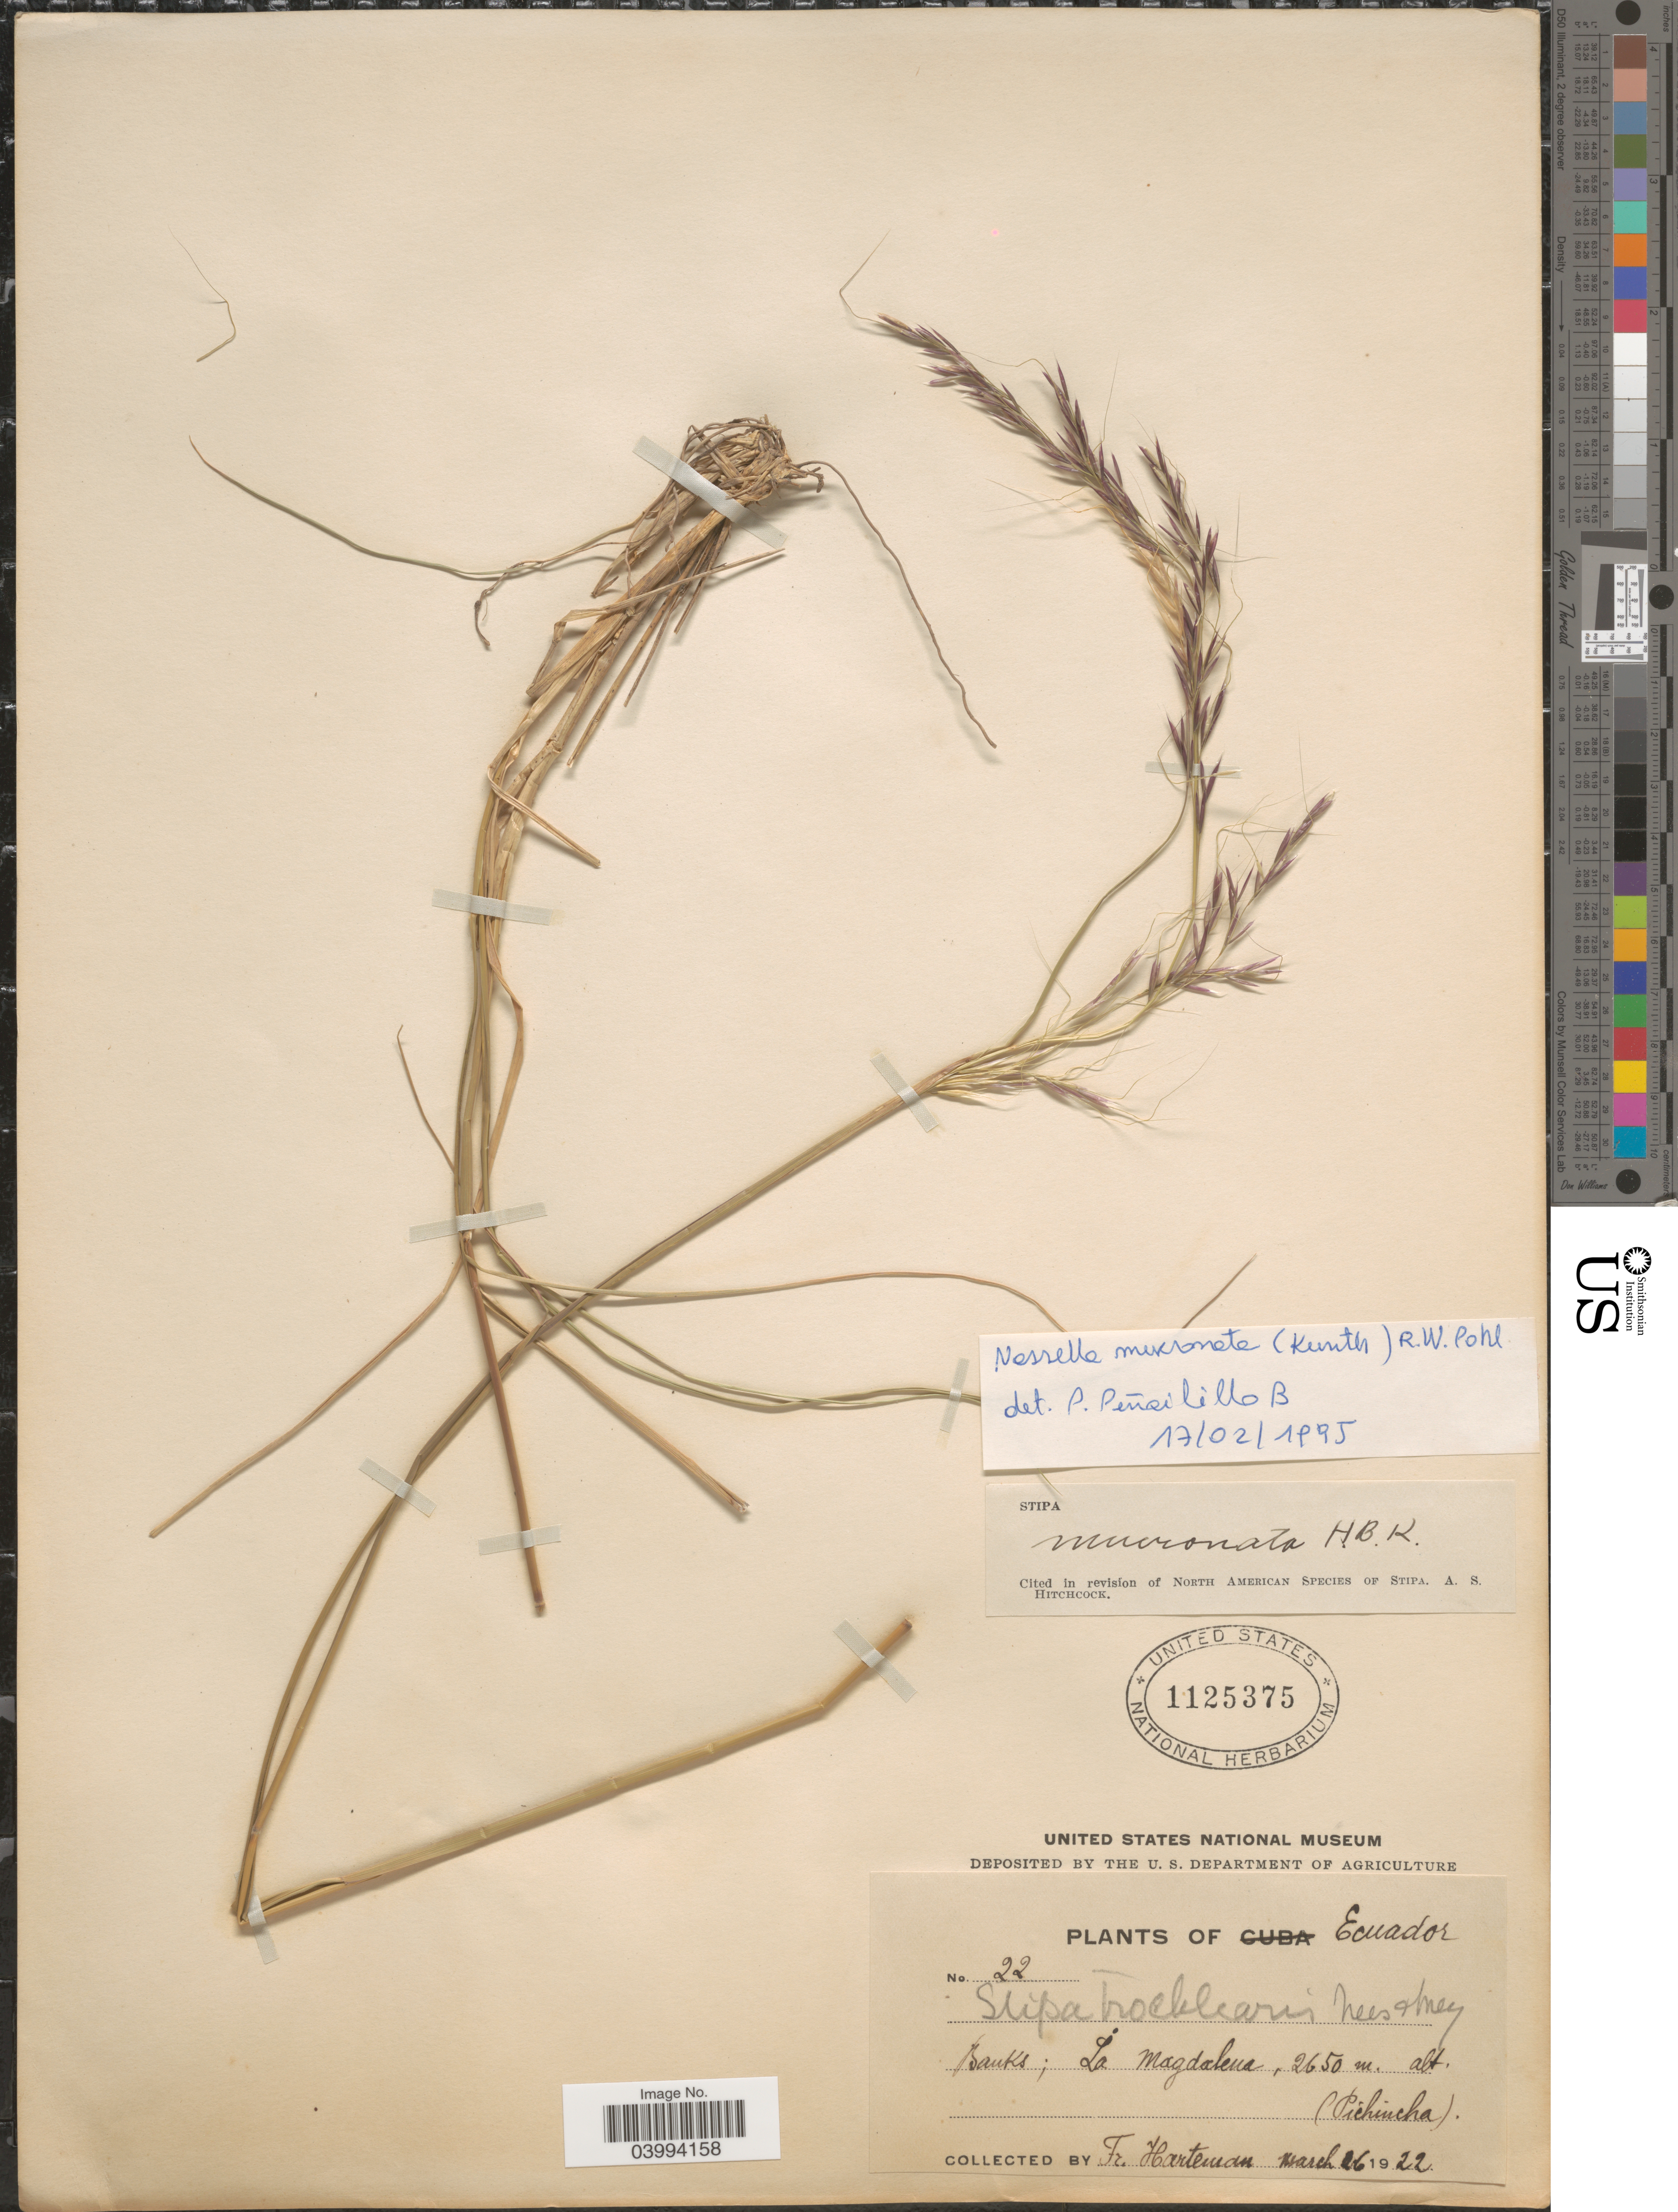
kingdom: Plantae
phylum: Tracheophyta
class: Liliopsida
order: Poales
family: Poaceae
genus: Nassella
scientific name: Nassella mucronata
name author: (Kunth) R.W. Pohl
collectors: Harteman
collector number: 22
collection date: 1922-03-26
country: Ecuador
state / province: Pichincha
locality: Banks; La Magdalena.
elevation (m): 2650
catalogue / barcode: US 1125375